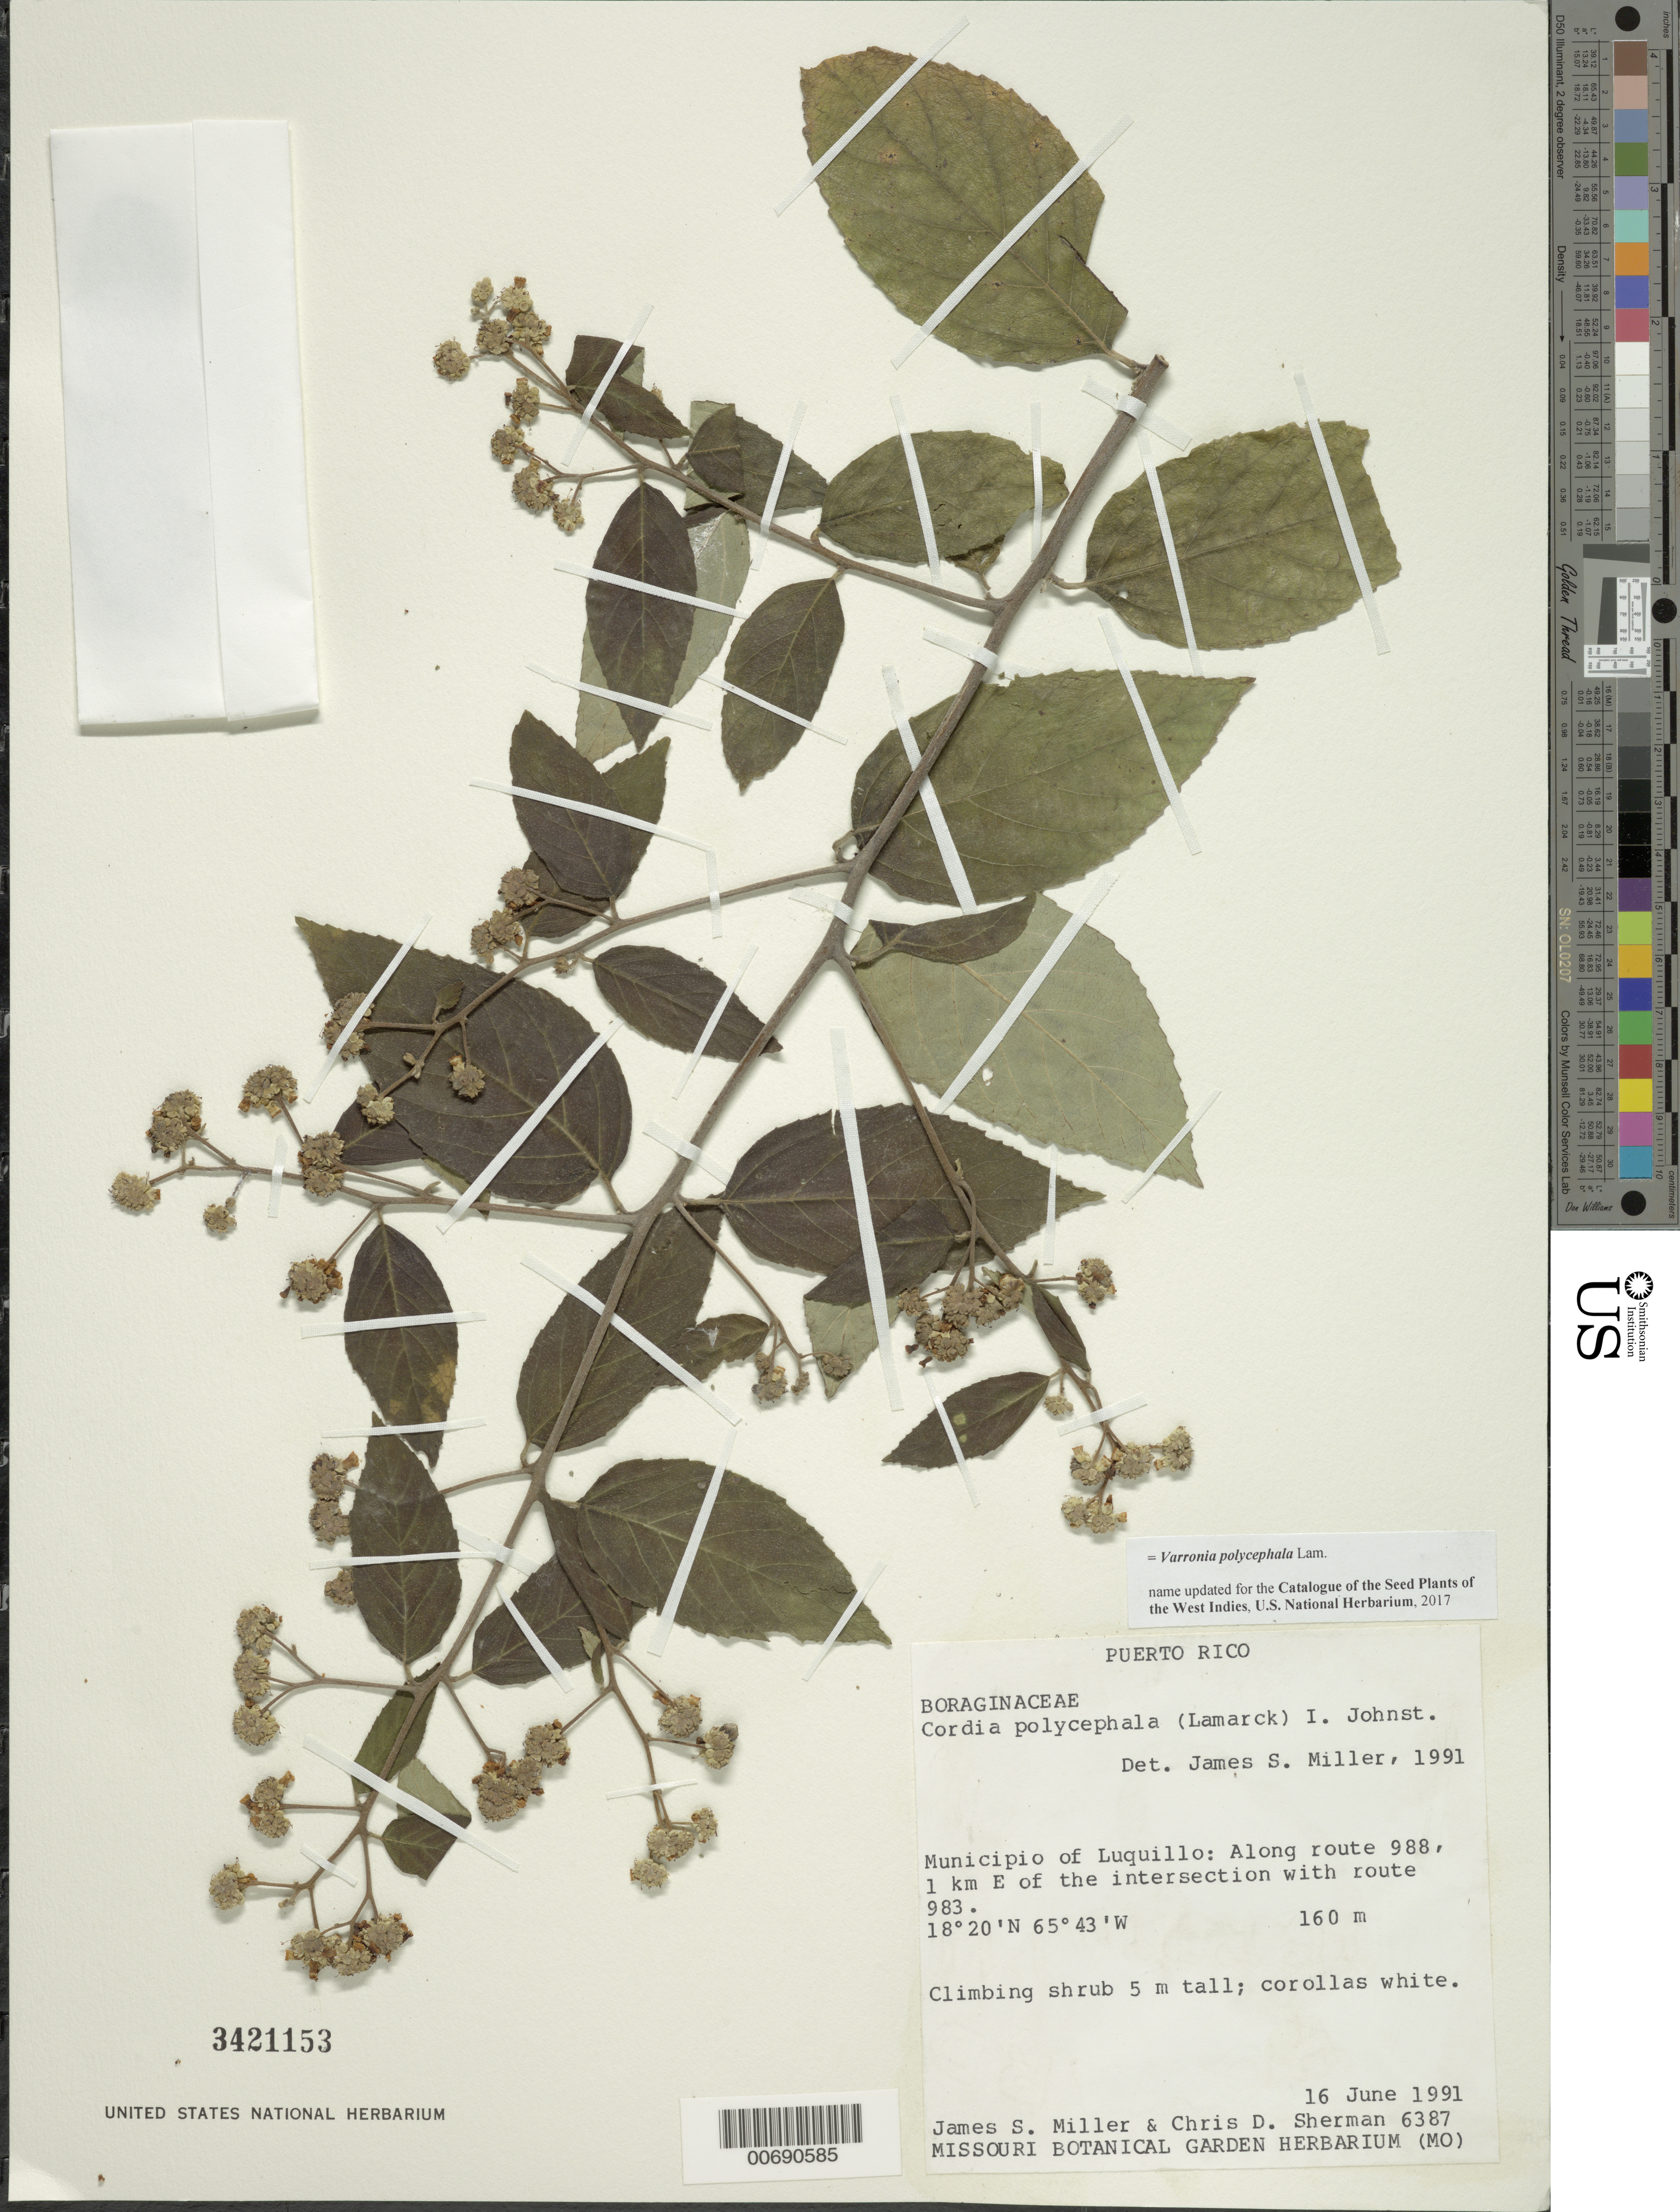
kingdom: Plantae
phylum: Tracheophyta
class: Magnoliopsida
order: Boraginales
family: Cordiaceae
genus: Varronia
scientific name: Varronia polycephala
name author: Lam.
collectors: J. S. Miller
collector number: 6387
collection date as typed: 16 Jun 1991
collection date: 1991-06-16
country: Puerto Rico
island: Greater Antilles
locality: Mun. Luquillo: along Rte 988, 1 km E of jct. With Rte. 983.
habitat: Along route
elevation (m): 160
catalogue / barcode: US 3421153